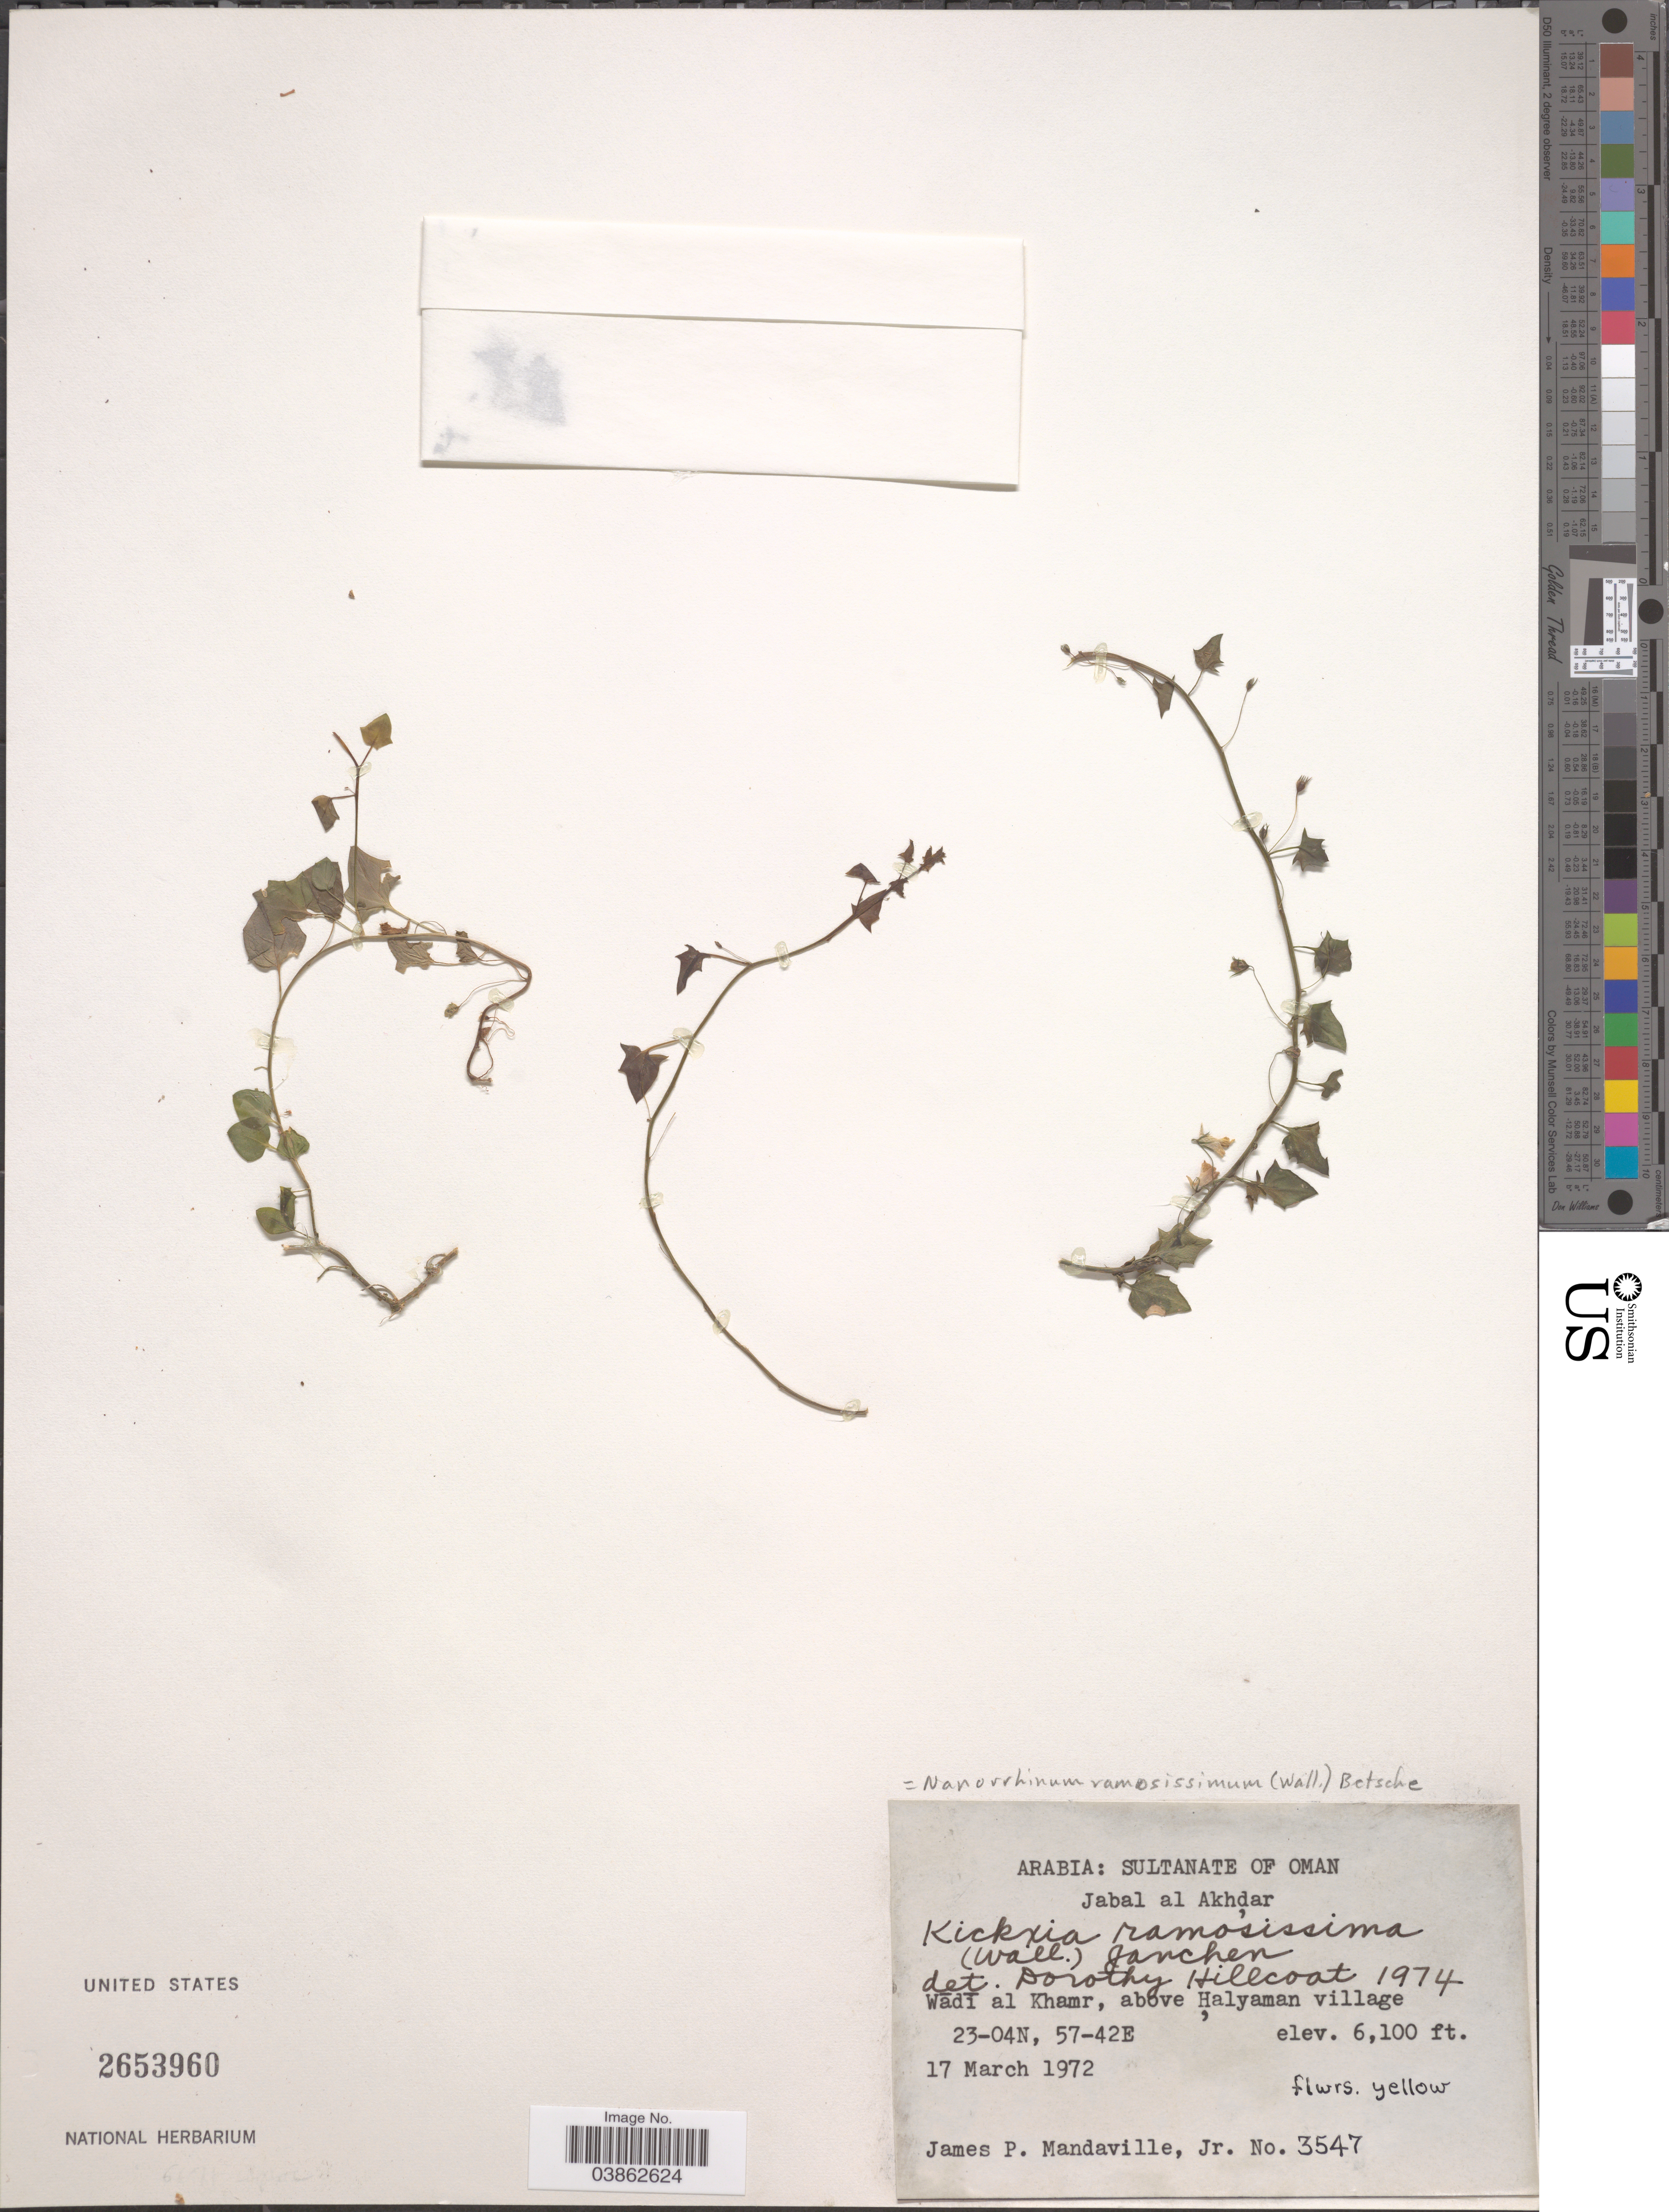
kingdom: Plantae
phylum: Tracheophyta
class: Magnoliopsida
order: Lamiales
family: Plantaginaceae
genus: Elatinoides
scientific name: Elatinoides ramosissima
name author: (Walter) Wettst.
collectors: J. Mandaville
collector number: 3547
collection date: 1972-03-17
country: Oman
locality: Arabia: Sultanate of Oman. Jabal al Akhdar. Wadi al Khamr, above Halyaman village.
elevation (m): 1859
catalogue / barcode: US 2653960